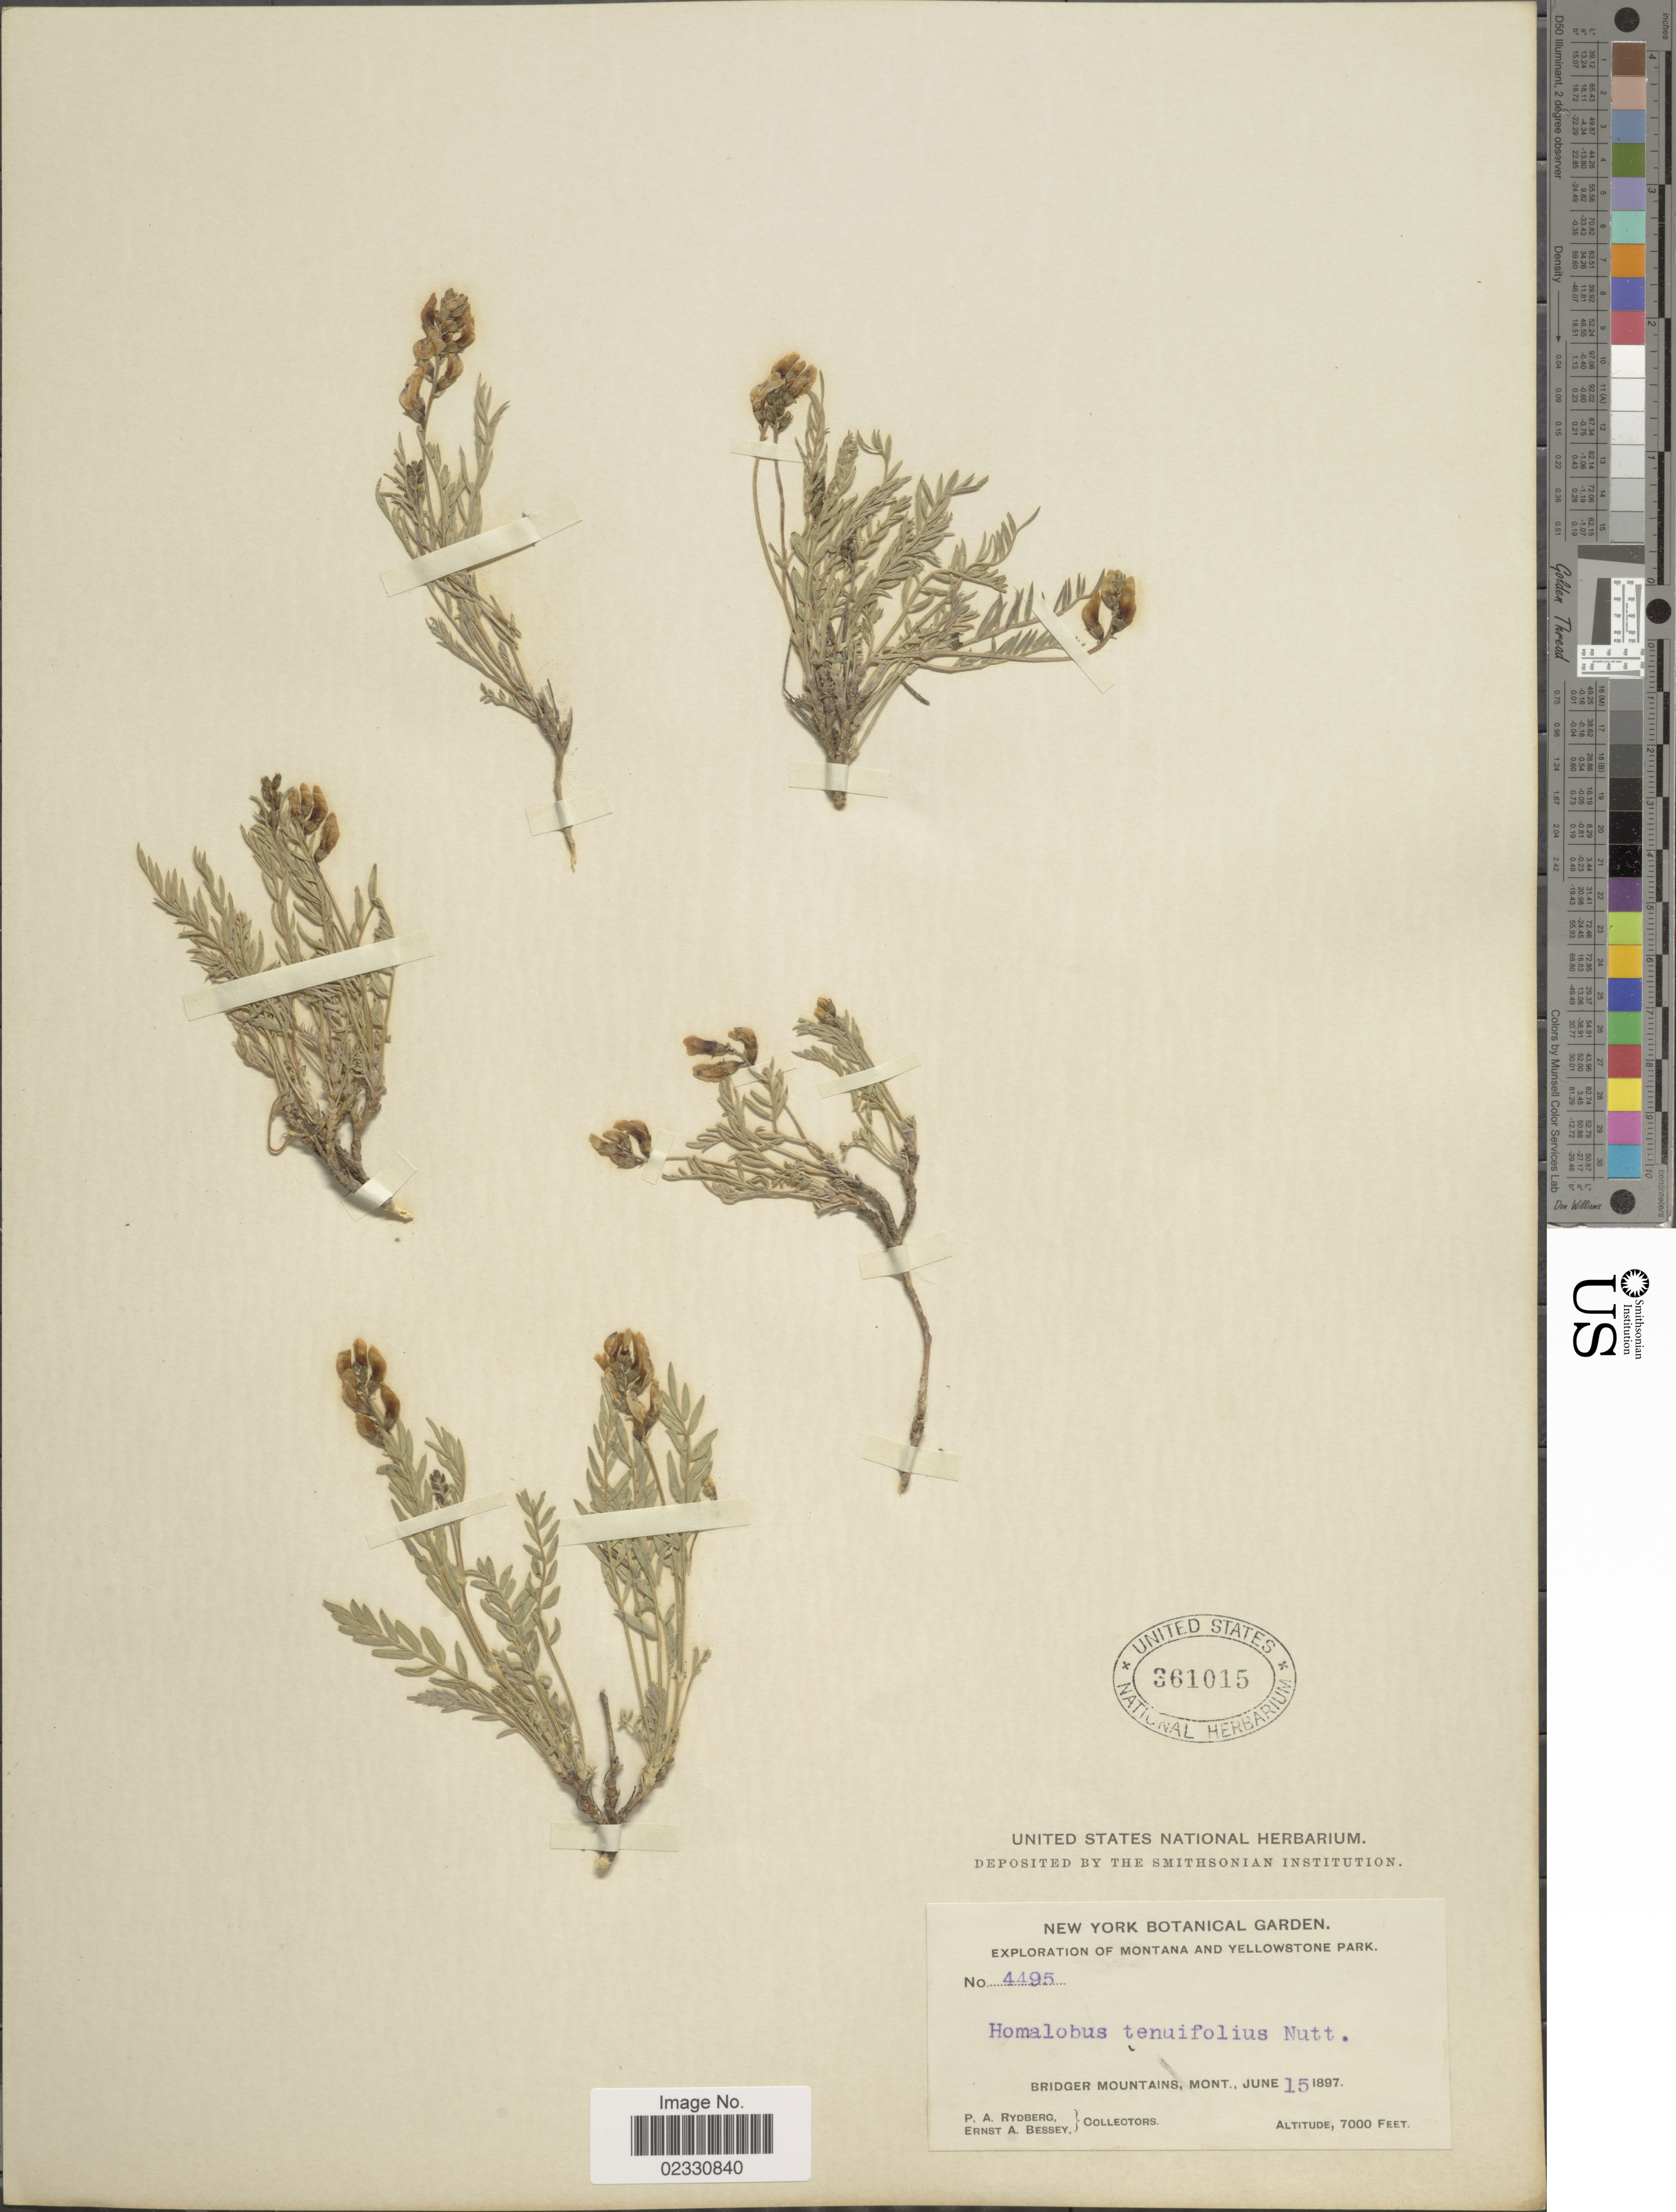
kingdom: Plantae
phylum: Tracheophyta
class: Magnoliopsida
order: Fabales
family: Fabaceae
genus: Astragalus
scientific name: Astragalus divergens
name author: Blank.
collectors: P. A. Rydberg & E. A. Bessey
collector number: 4495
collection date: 1897-06-15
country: United States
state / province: Montana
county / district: Gallatin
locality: Bridger Mountains.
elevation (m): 2134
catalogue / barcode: US 361015